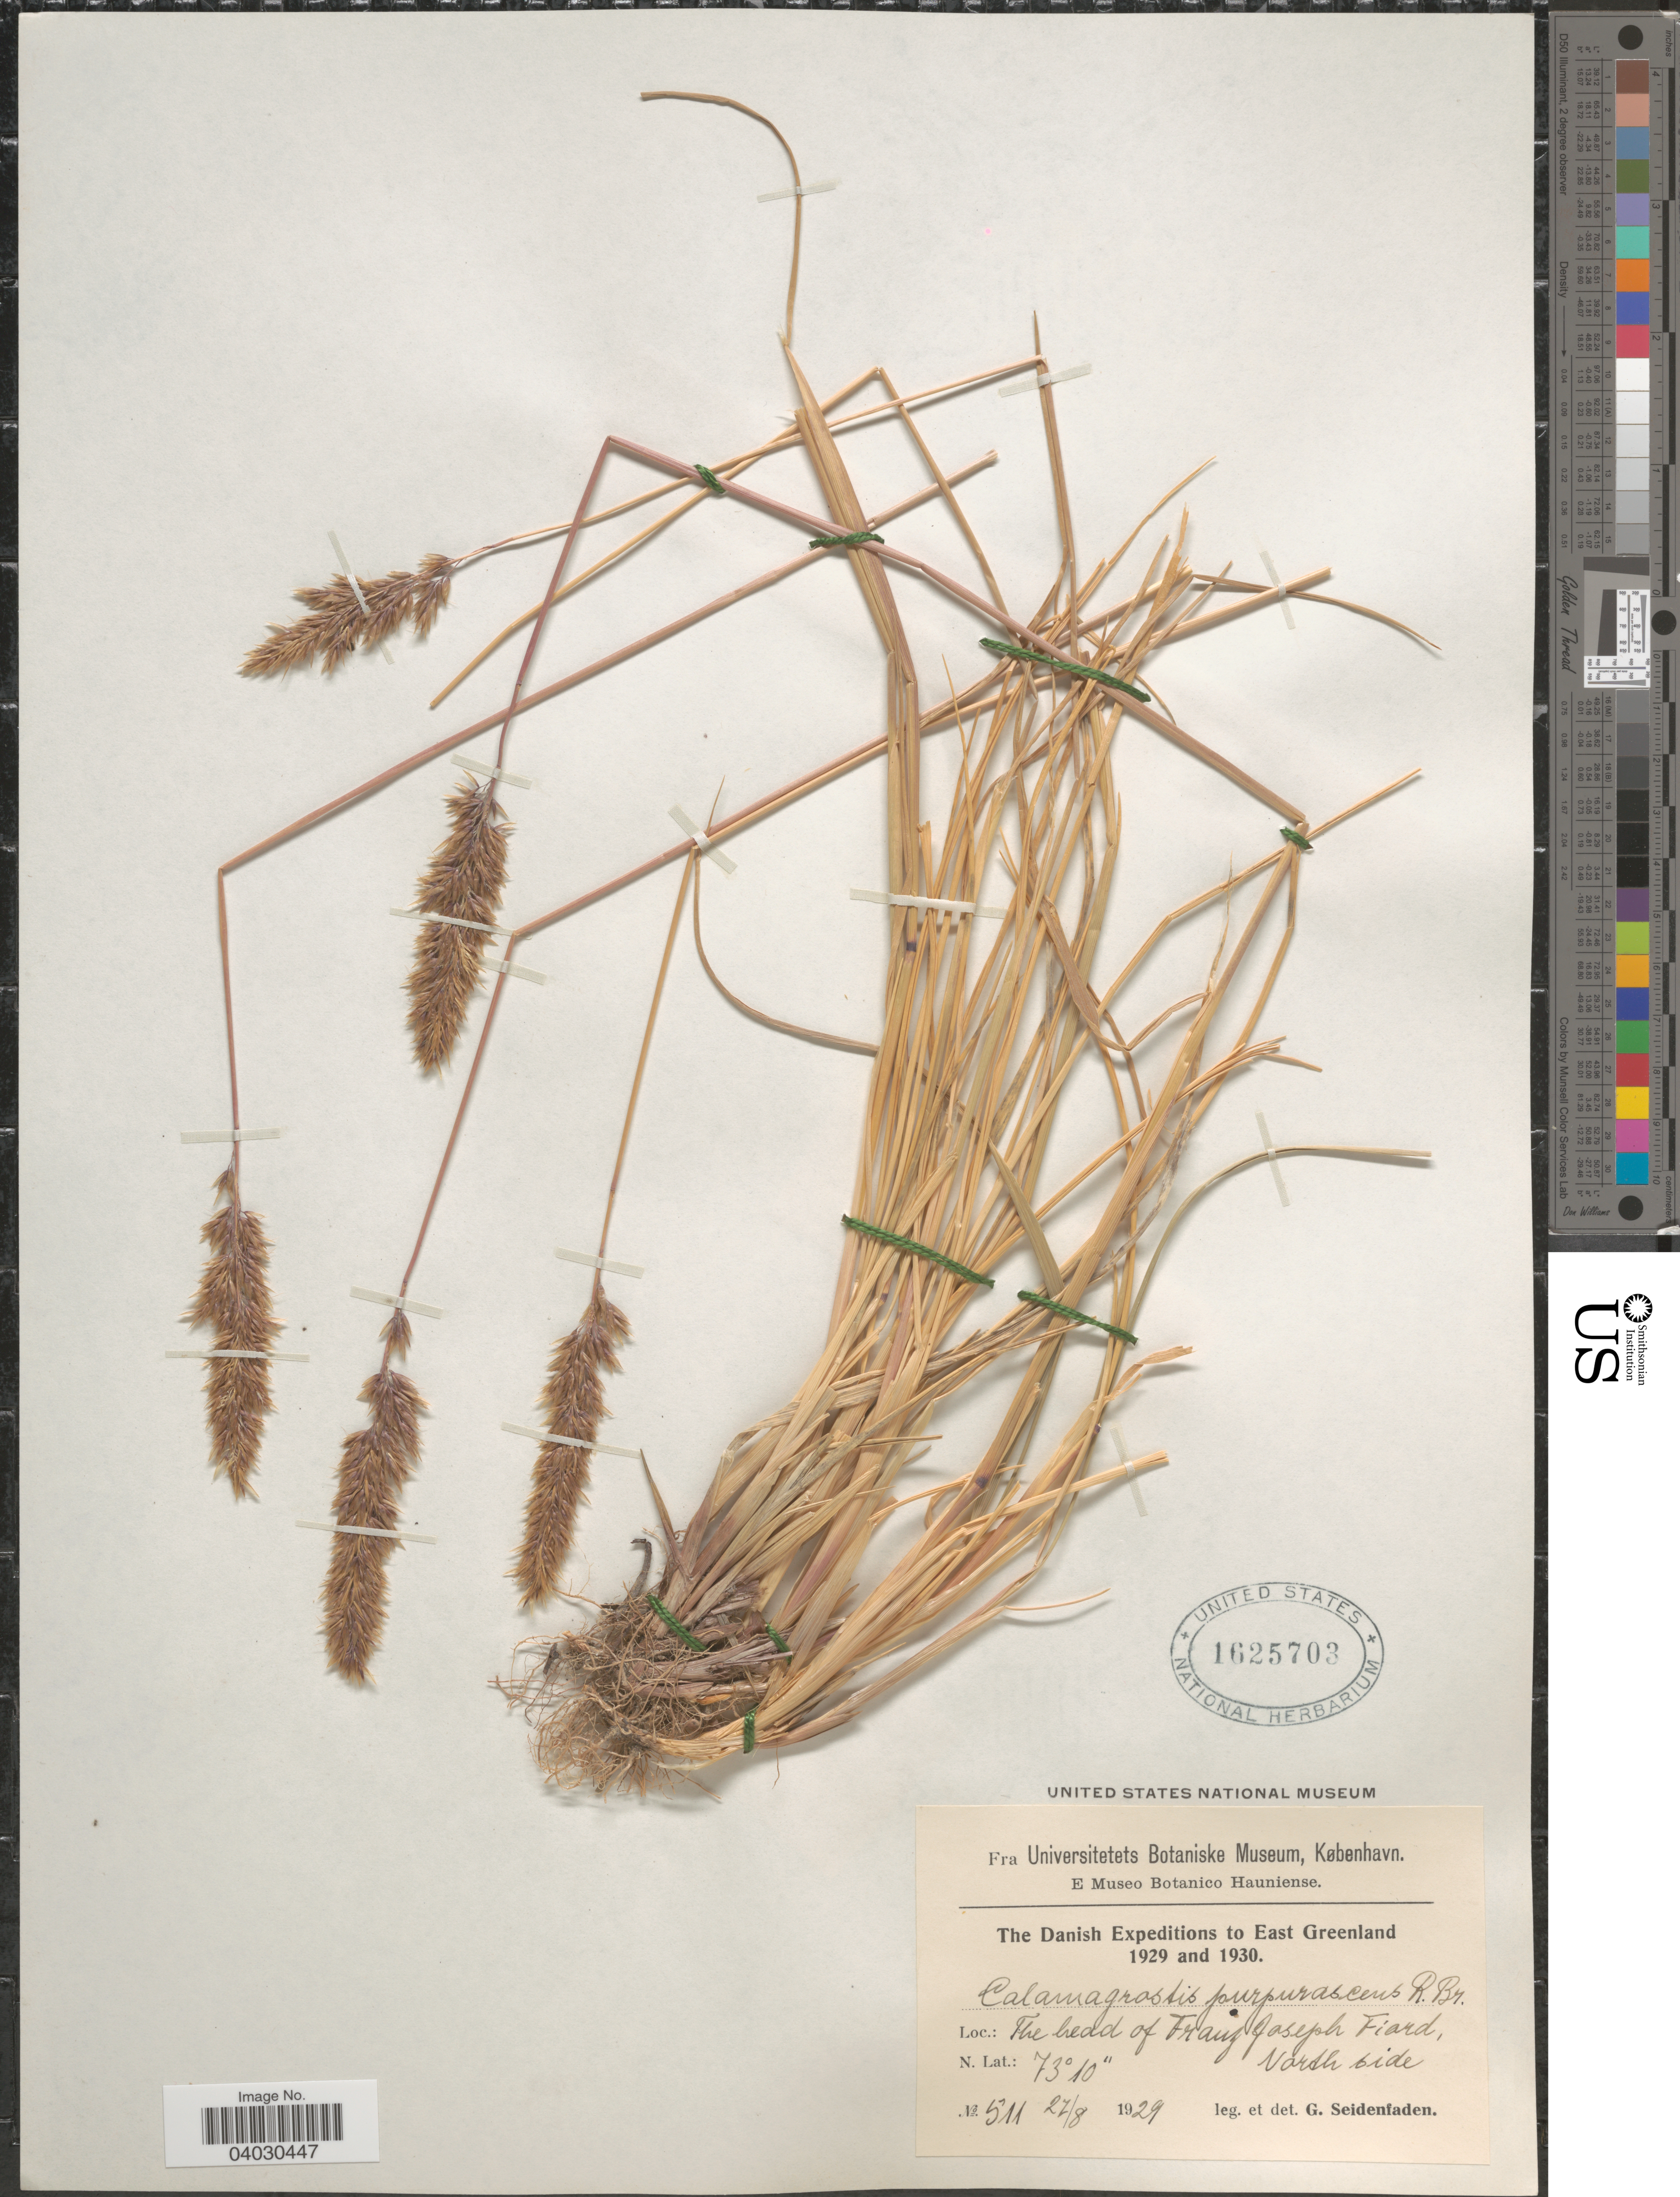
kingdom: Plantae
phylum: Tracheophyta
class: Liliopsida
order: Poales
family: Poaceae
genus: Calamagrostis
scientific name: Calamagrostis purpurascens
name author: R. Br.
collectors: G. Seidenfaden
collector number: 511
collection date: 1929-08-27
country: Greenland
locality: East Greenland. The head of Franz Joseph Fiard, North side.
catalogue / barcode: US 1625703